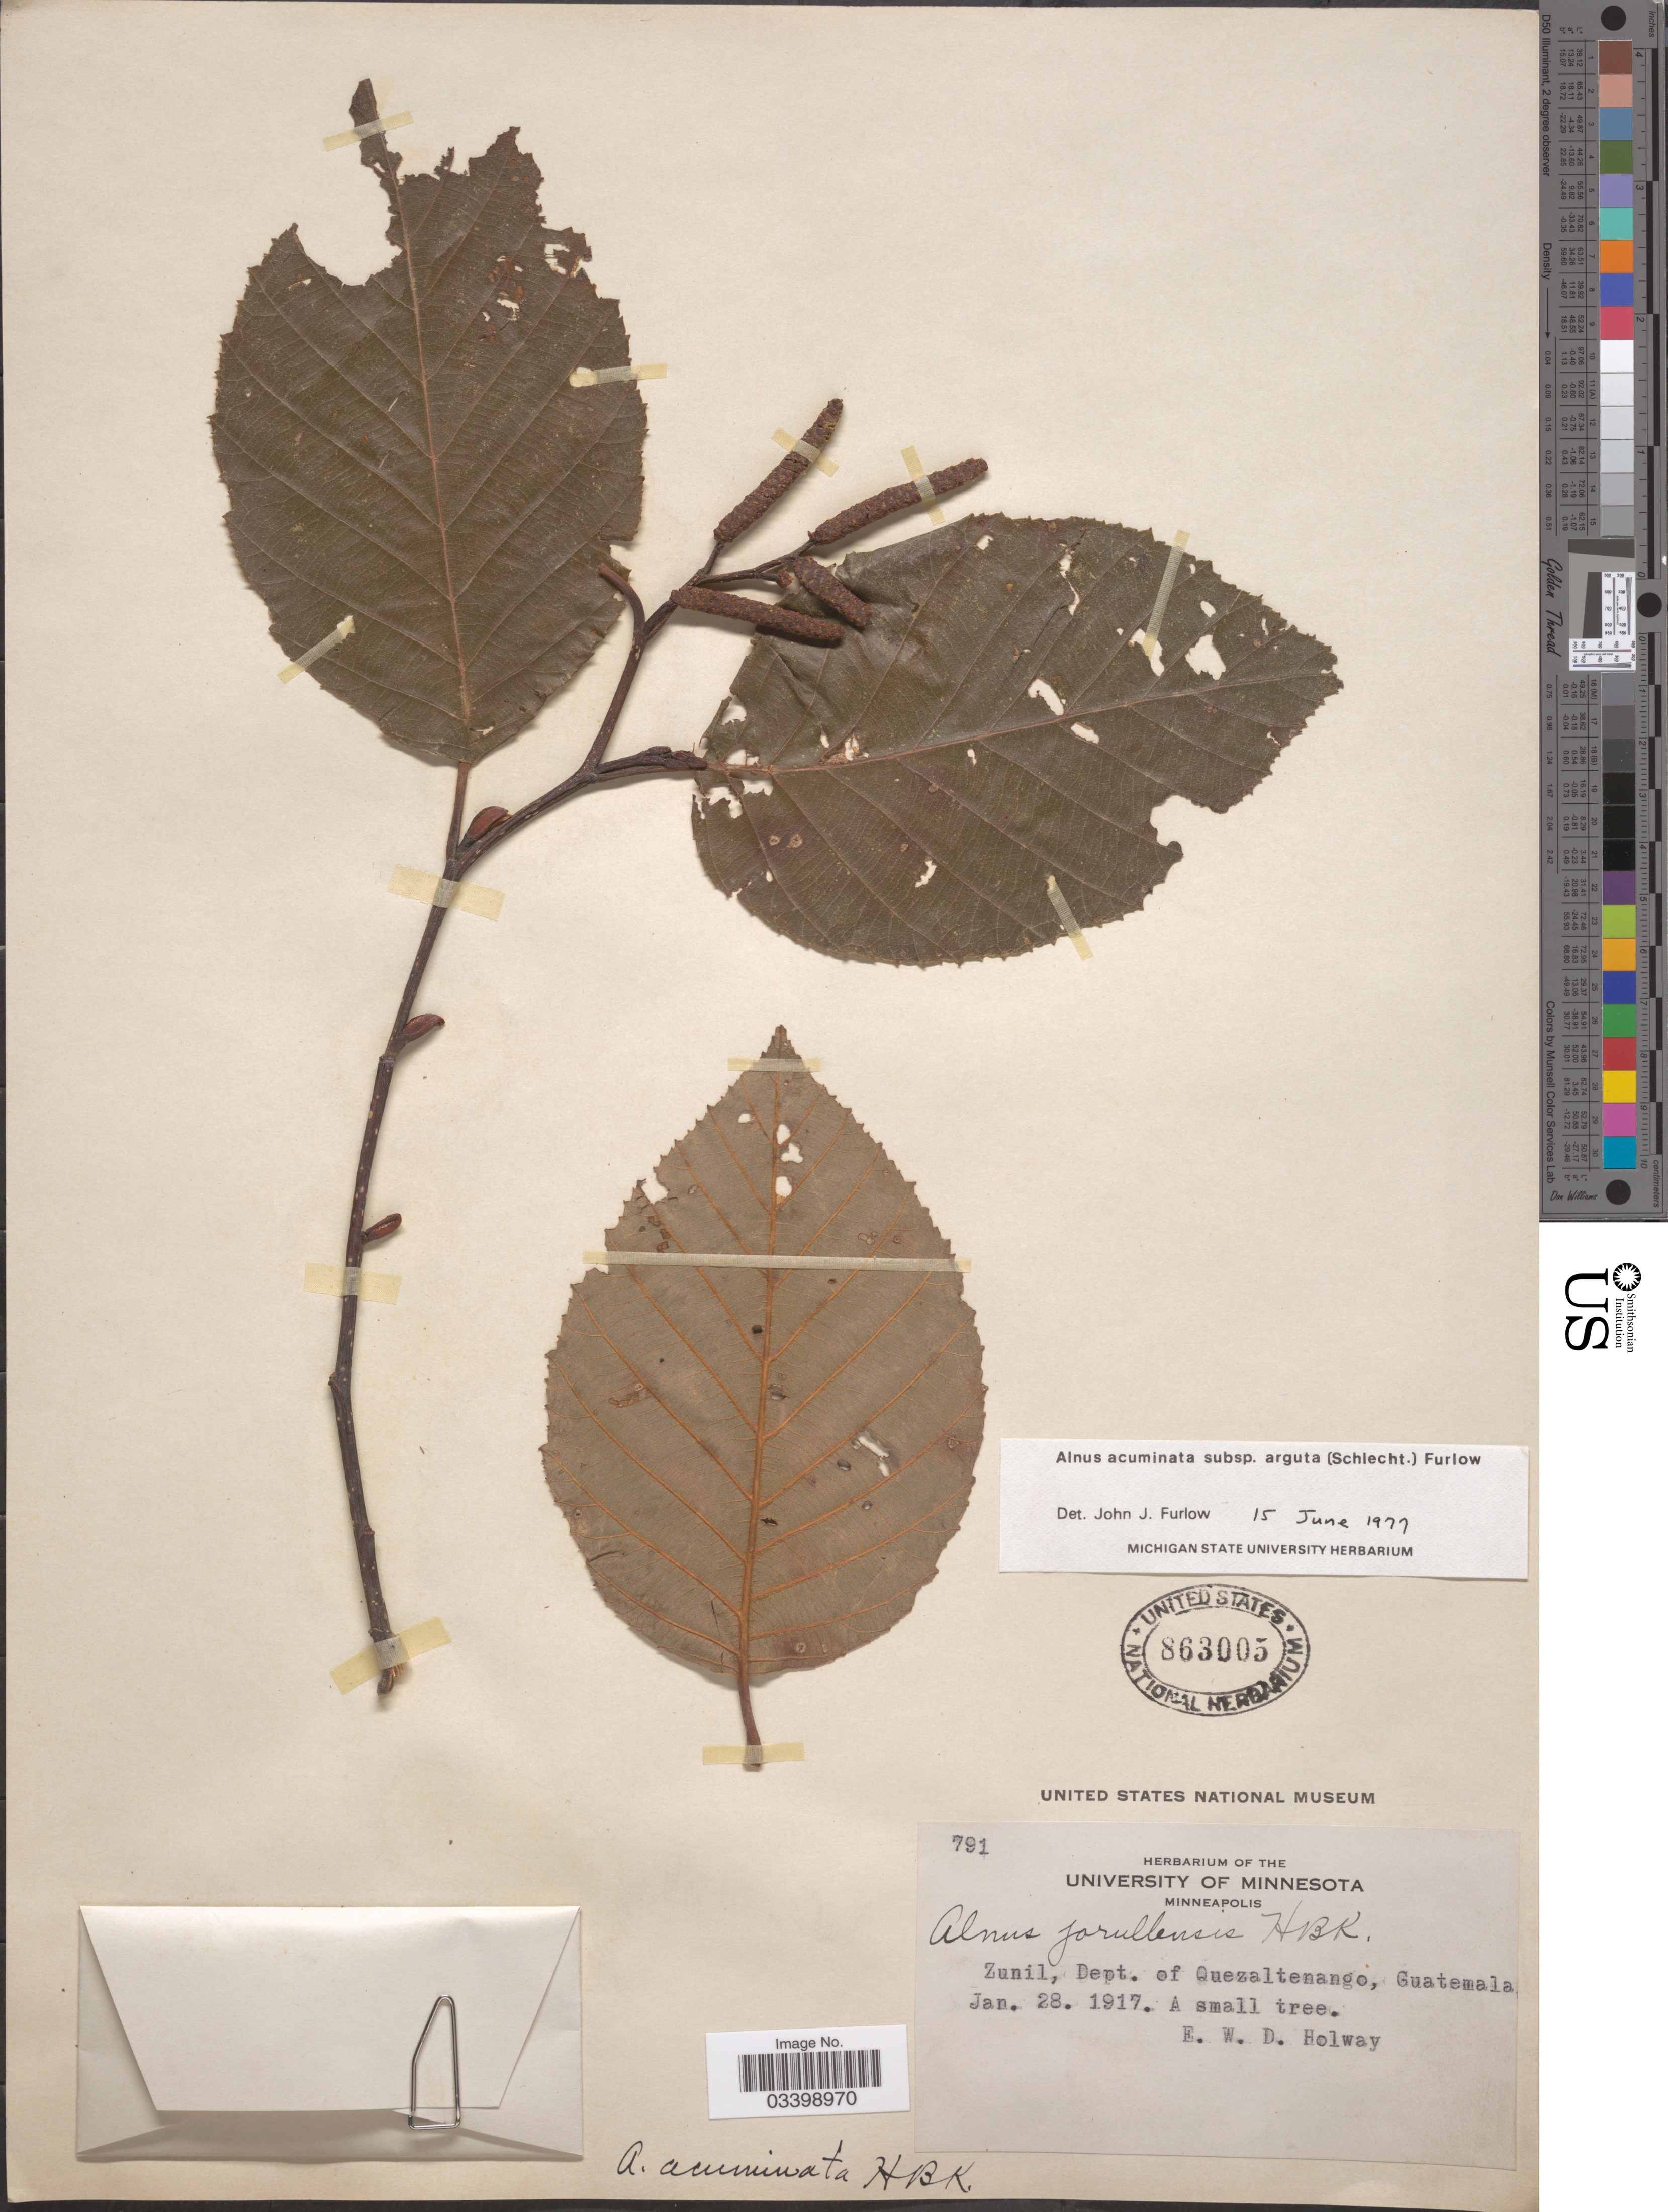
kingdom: Plantae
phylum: Tracheophyta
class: Magnoliopsida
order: Fagales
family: Betulaceae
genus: Alnus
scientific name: Alnus acuminata subsp. arguta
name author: (Schltdl.) Furlow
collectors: E. W. D. Holway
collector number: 791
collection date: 1917-01-28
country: Guatemala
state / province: Quetzaltenango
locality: Zunil, Dept. of Quezaltenango, Guatemala.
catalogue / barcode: US 863005